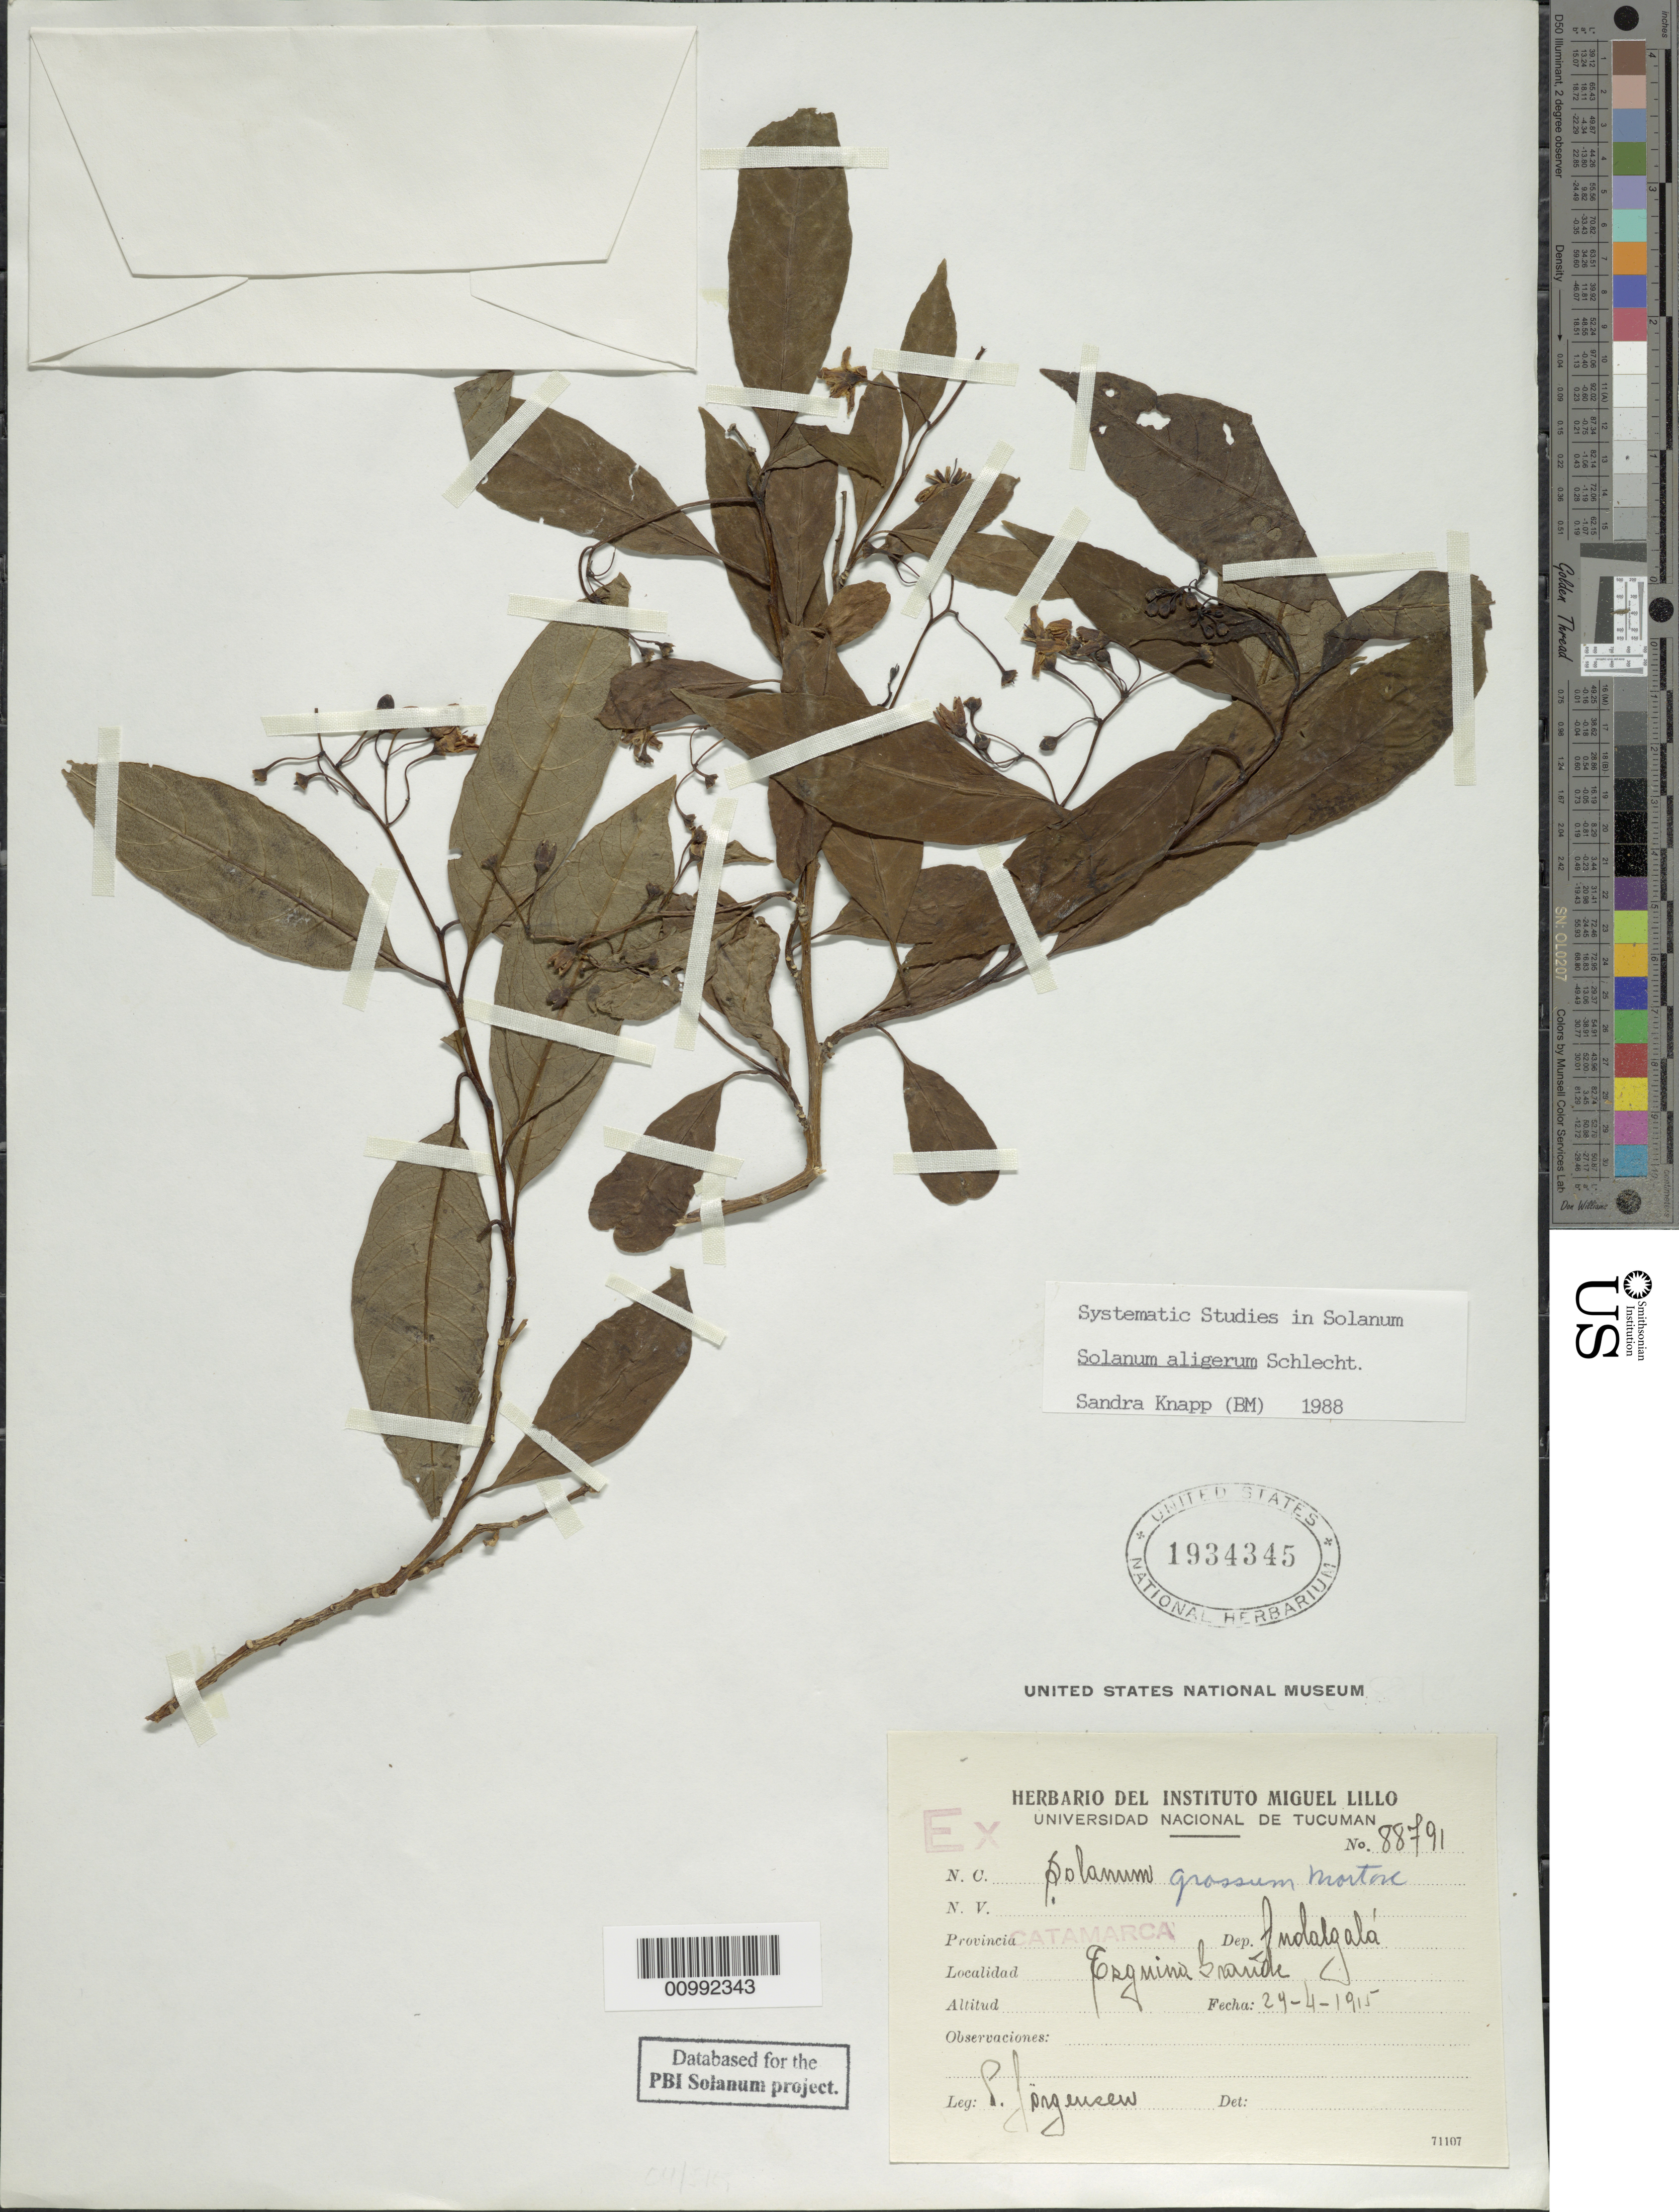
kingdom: Plantae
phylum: Tracheophyta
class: Magnoliopsida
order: Solanales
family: Solanaceae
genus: Solanum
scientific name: Solanum aligerum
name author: Schltdl.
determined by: Knapp, S. D.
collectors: P. Jörgensen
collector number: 88791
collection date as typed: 29 Apr 1915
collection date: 1915-04-29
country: Argentina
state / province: Catamarca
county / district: Andalgalá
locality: Ezgnina grande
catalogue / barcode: US 1934345